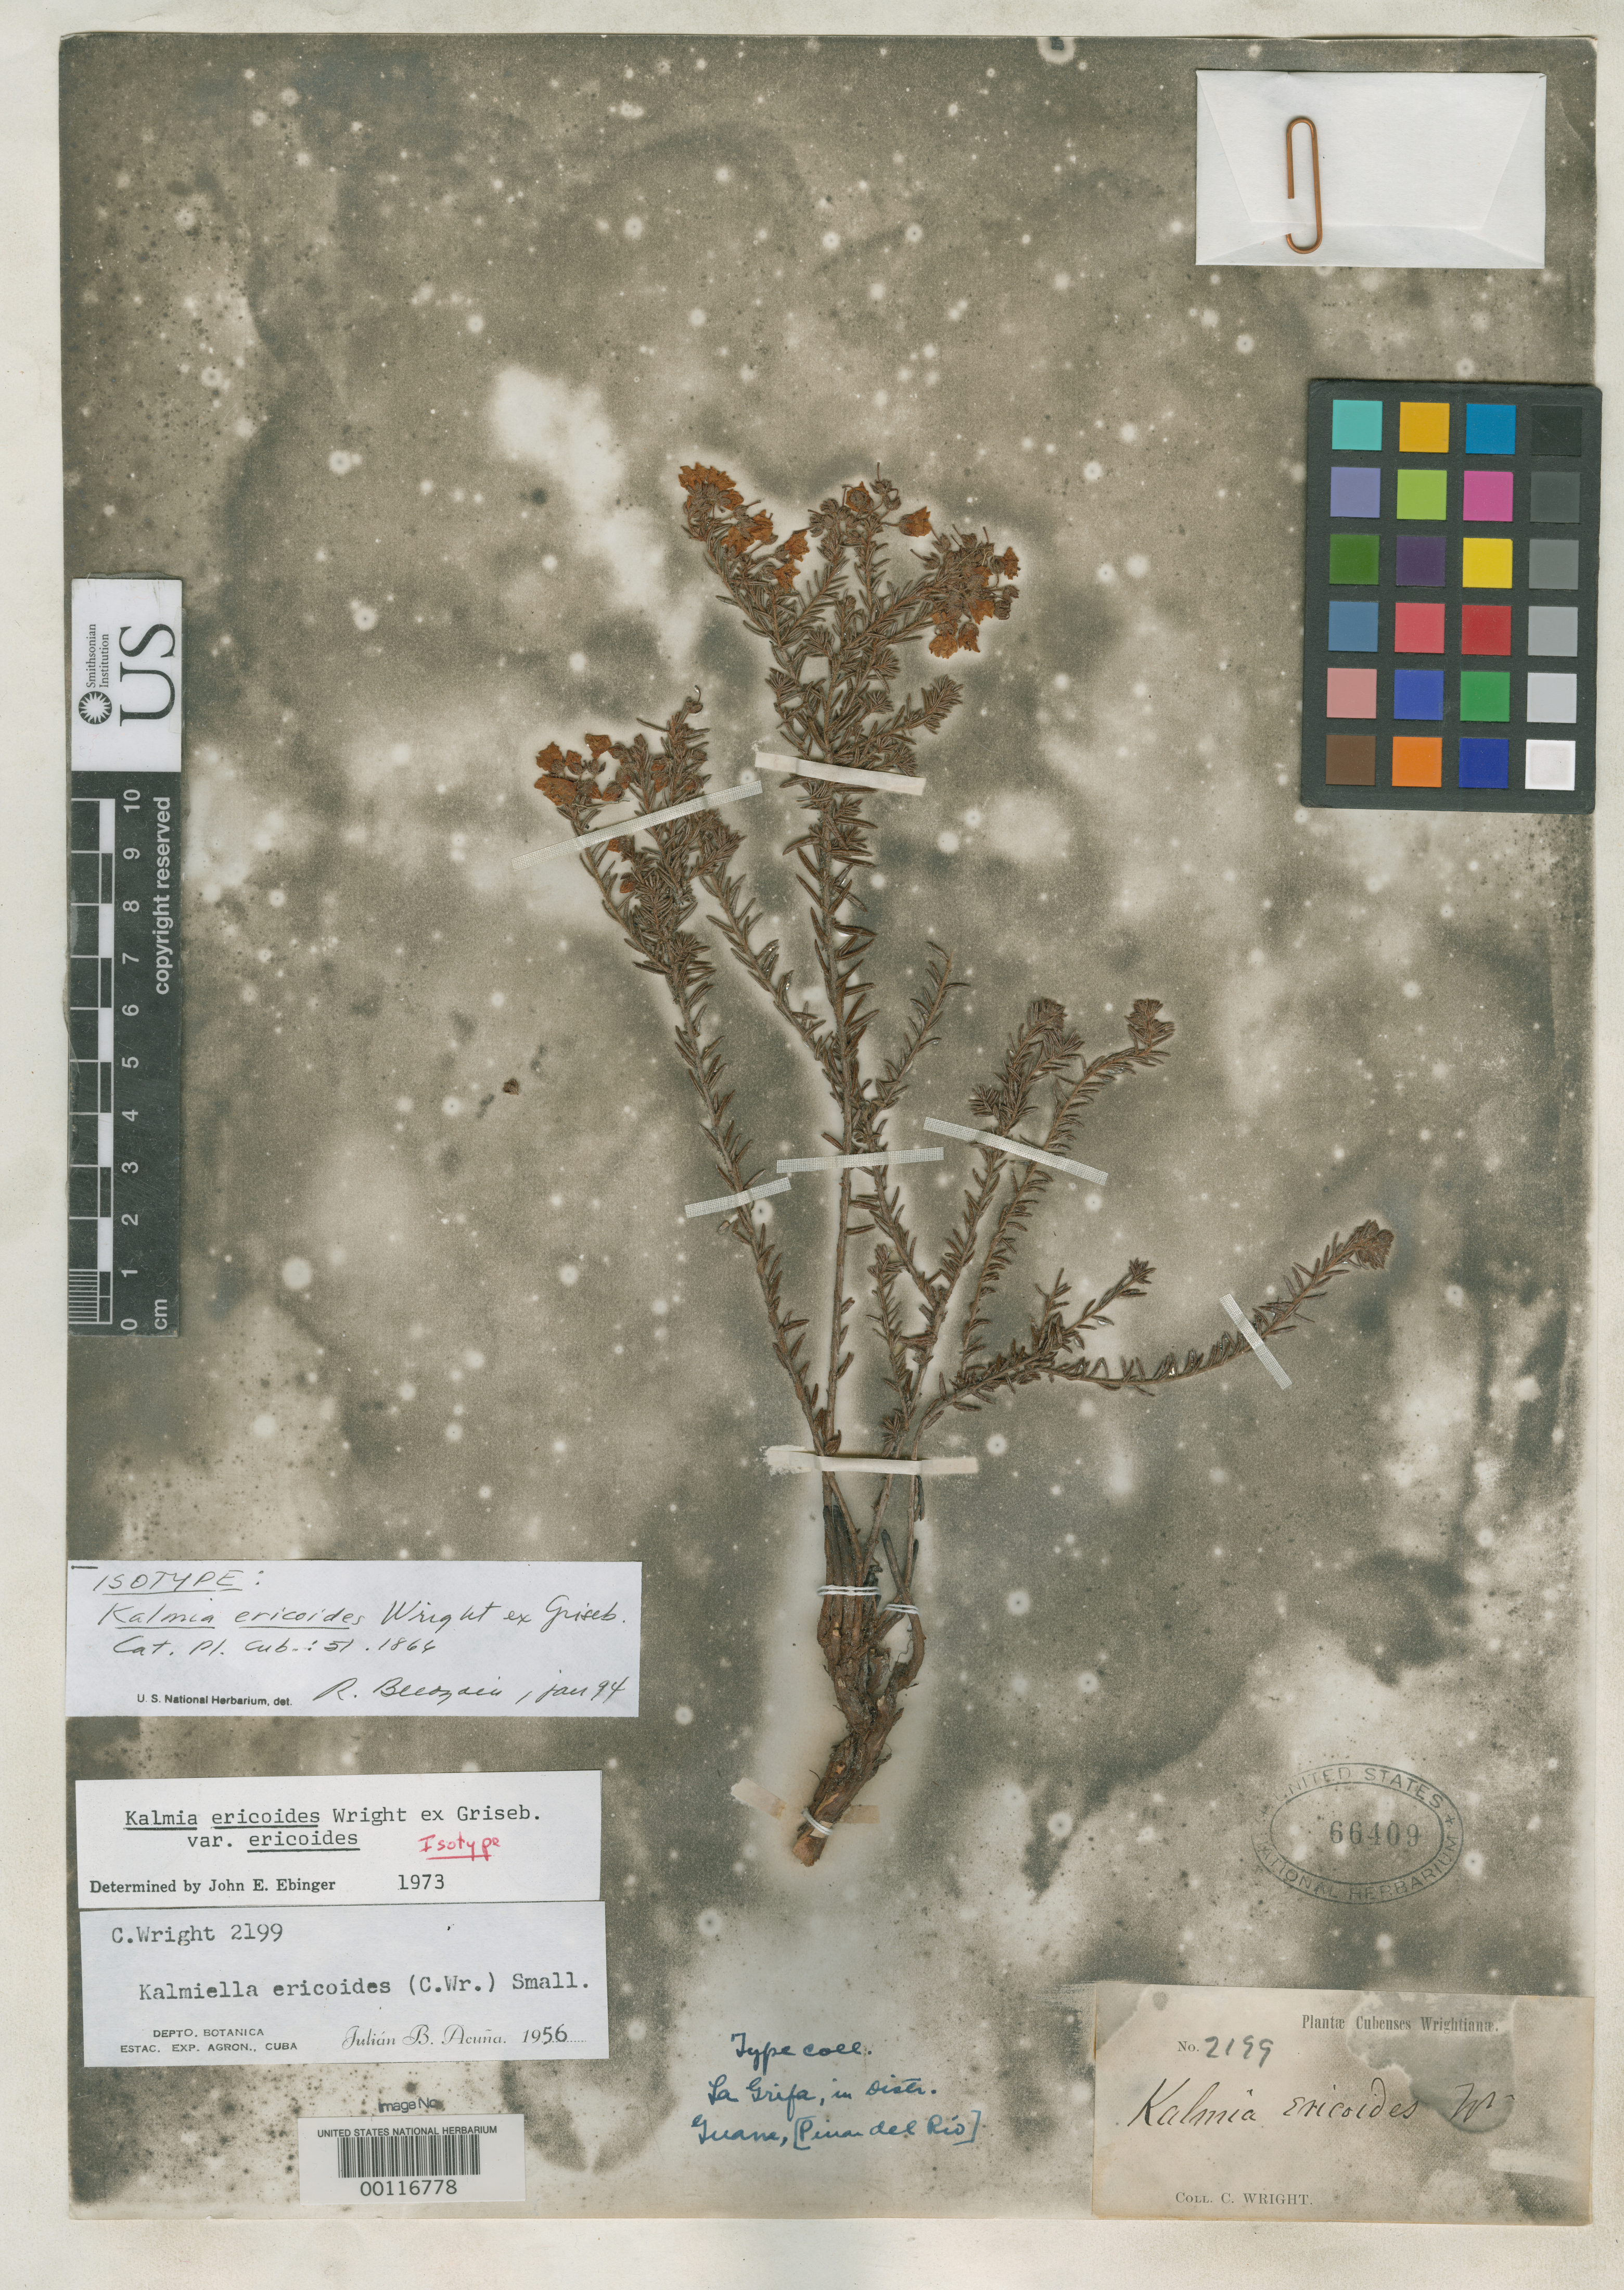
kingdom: Plantae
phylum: Tracheophyta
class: Magnoliopsida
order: Ericales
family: Ericaceae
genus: Kalmia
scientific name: Kalmia ericoides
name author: C. Wright in Griseb.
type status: Isotype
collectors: C. Wright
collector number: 2199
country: Cuba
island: Greater Antilles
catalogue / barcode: US 66409